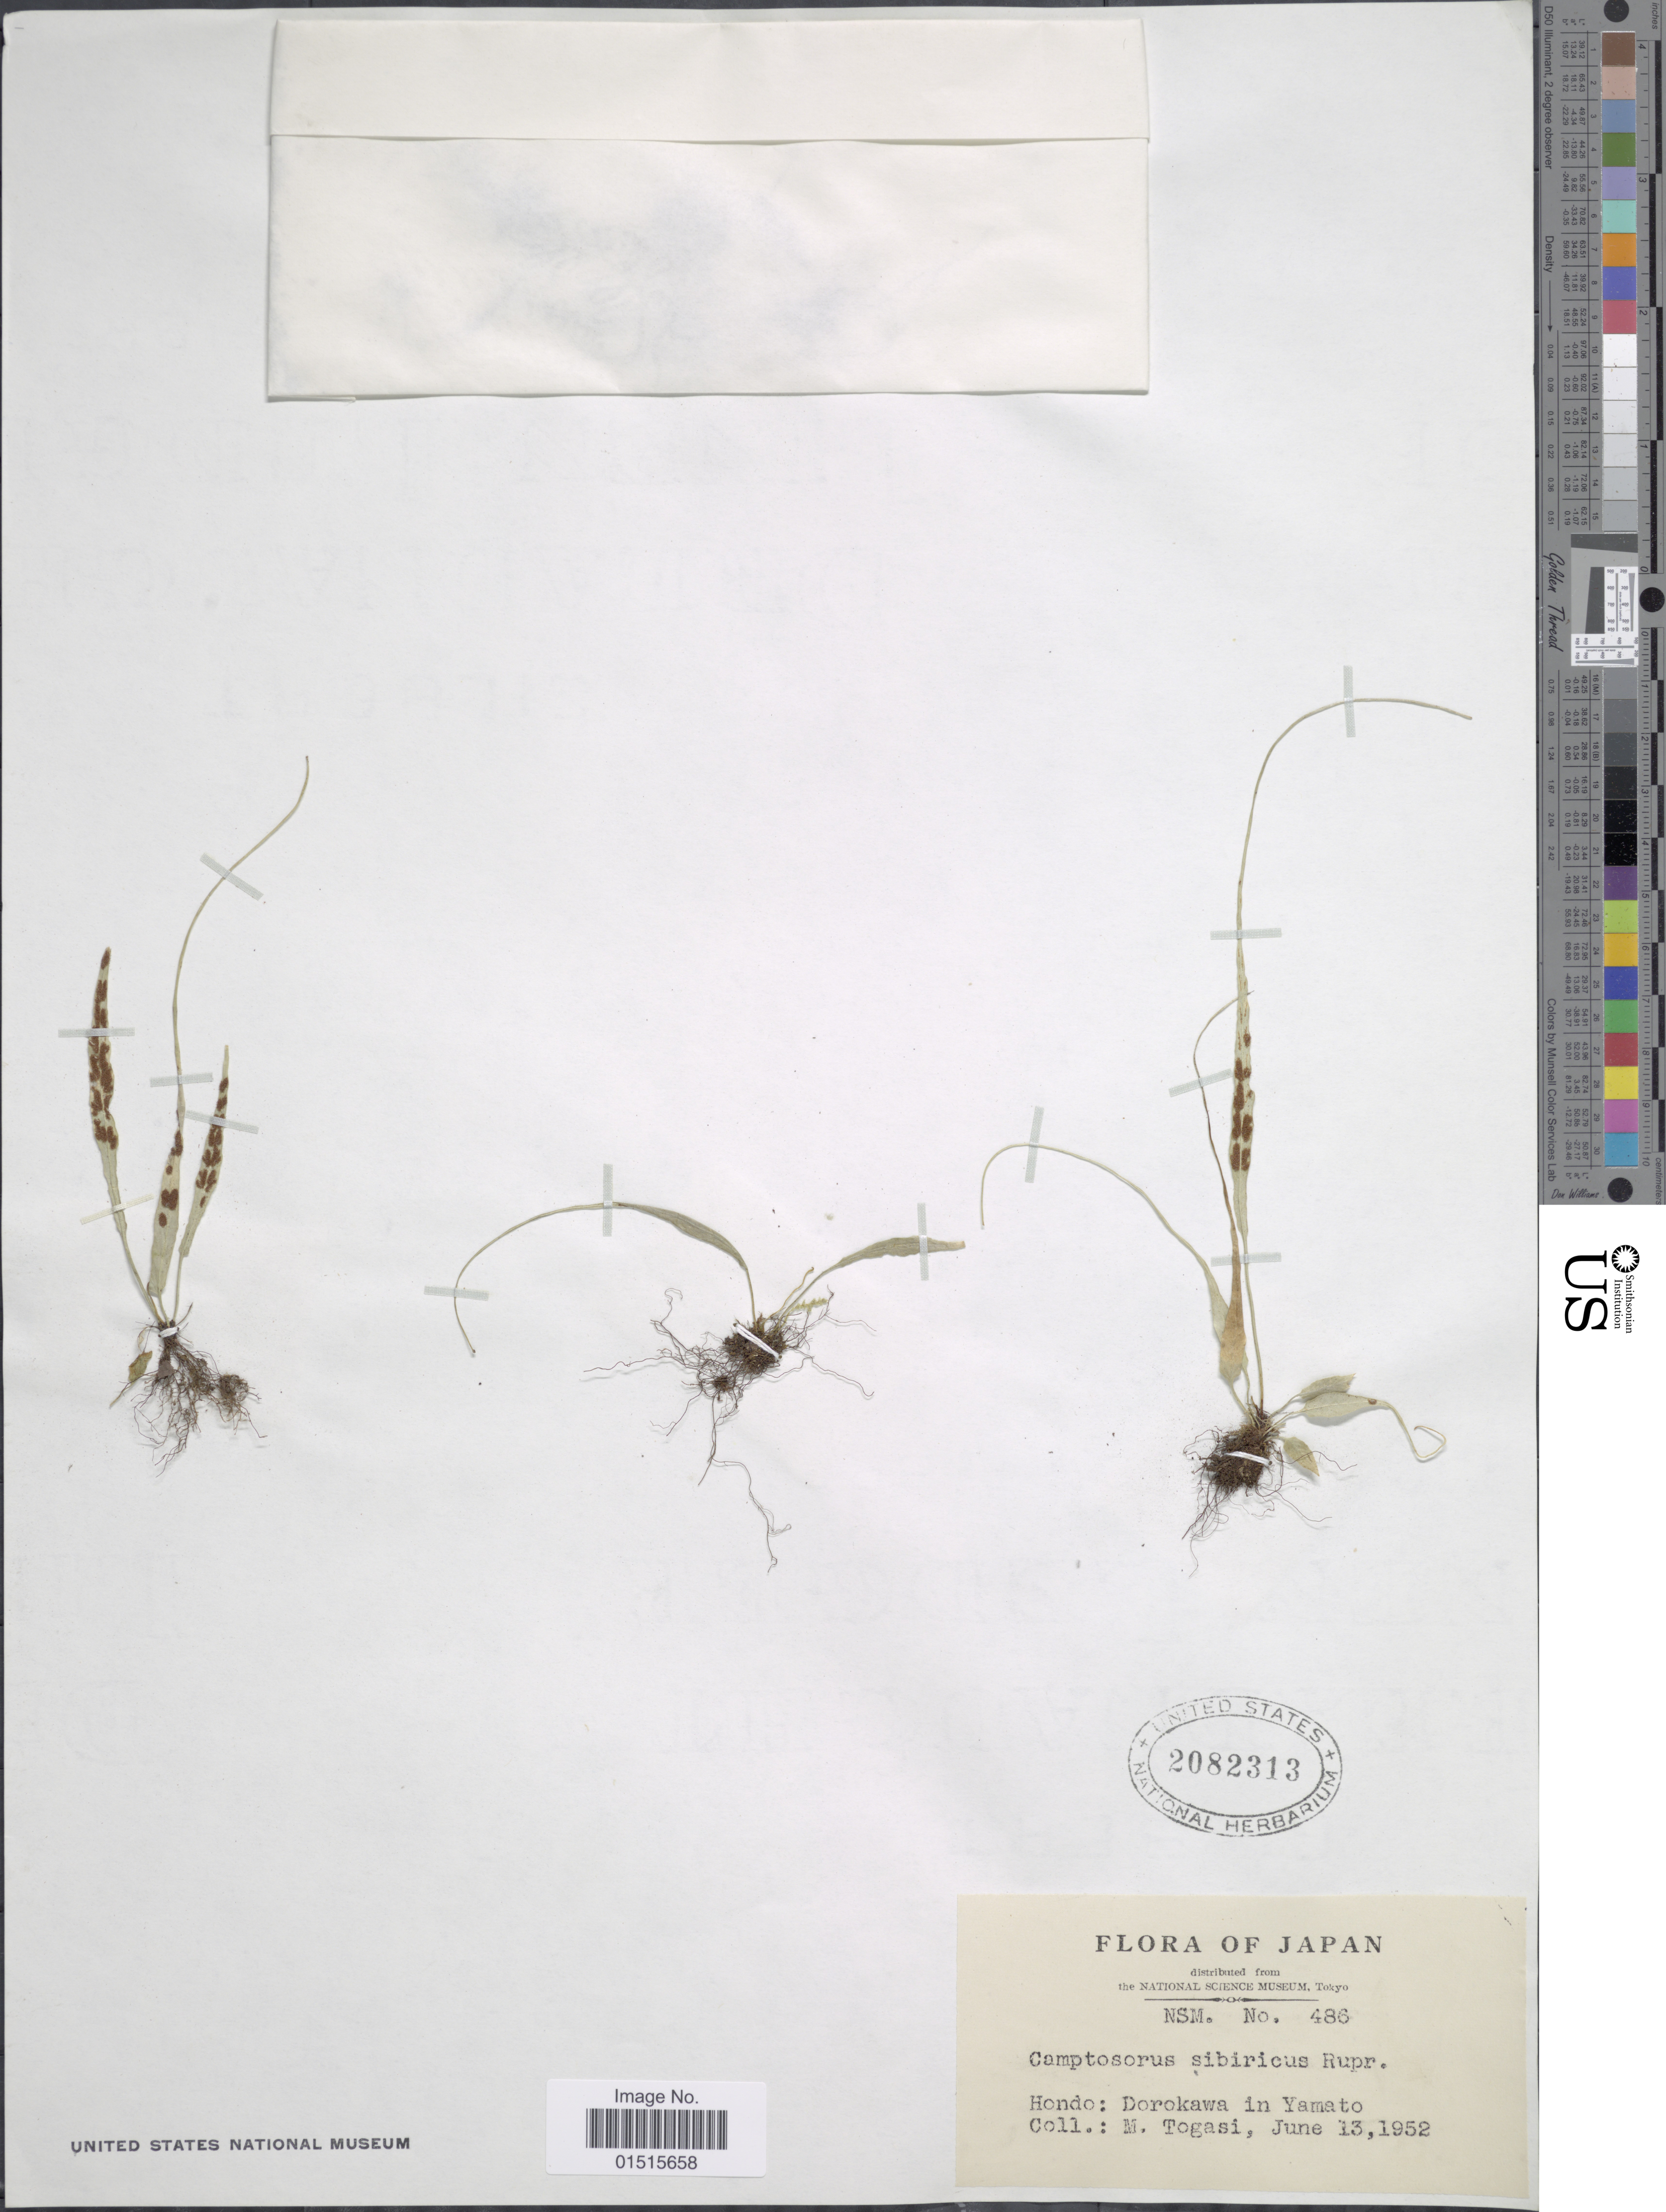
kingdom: Plantae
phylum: Tracheophyta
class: Polypodiopsida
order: Polypodiales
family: Aspleniaceae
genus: Asplenium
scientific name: Asplenium sibricus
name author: Rupr.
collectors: M. Togasi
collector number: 486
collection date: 1952-06-13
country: Japan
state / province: Tokyo, Federal City of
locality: Hondo: Dorokawa in Yamato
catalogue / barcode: US 2082313